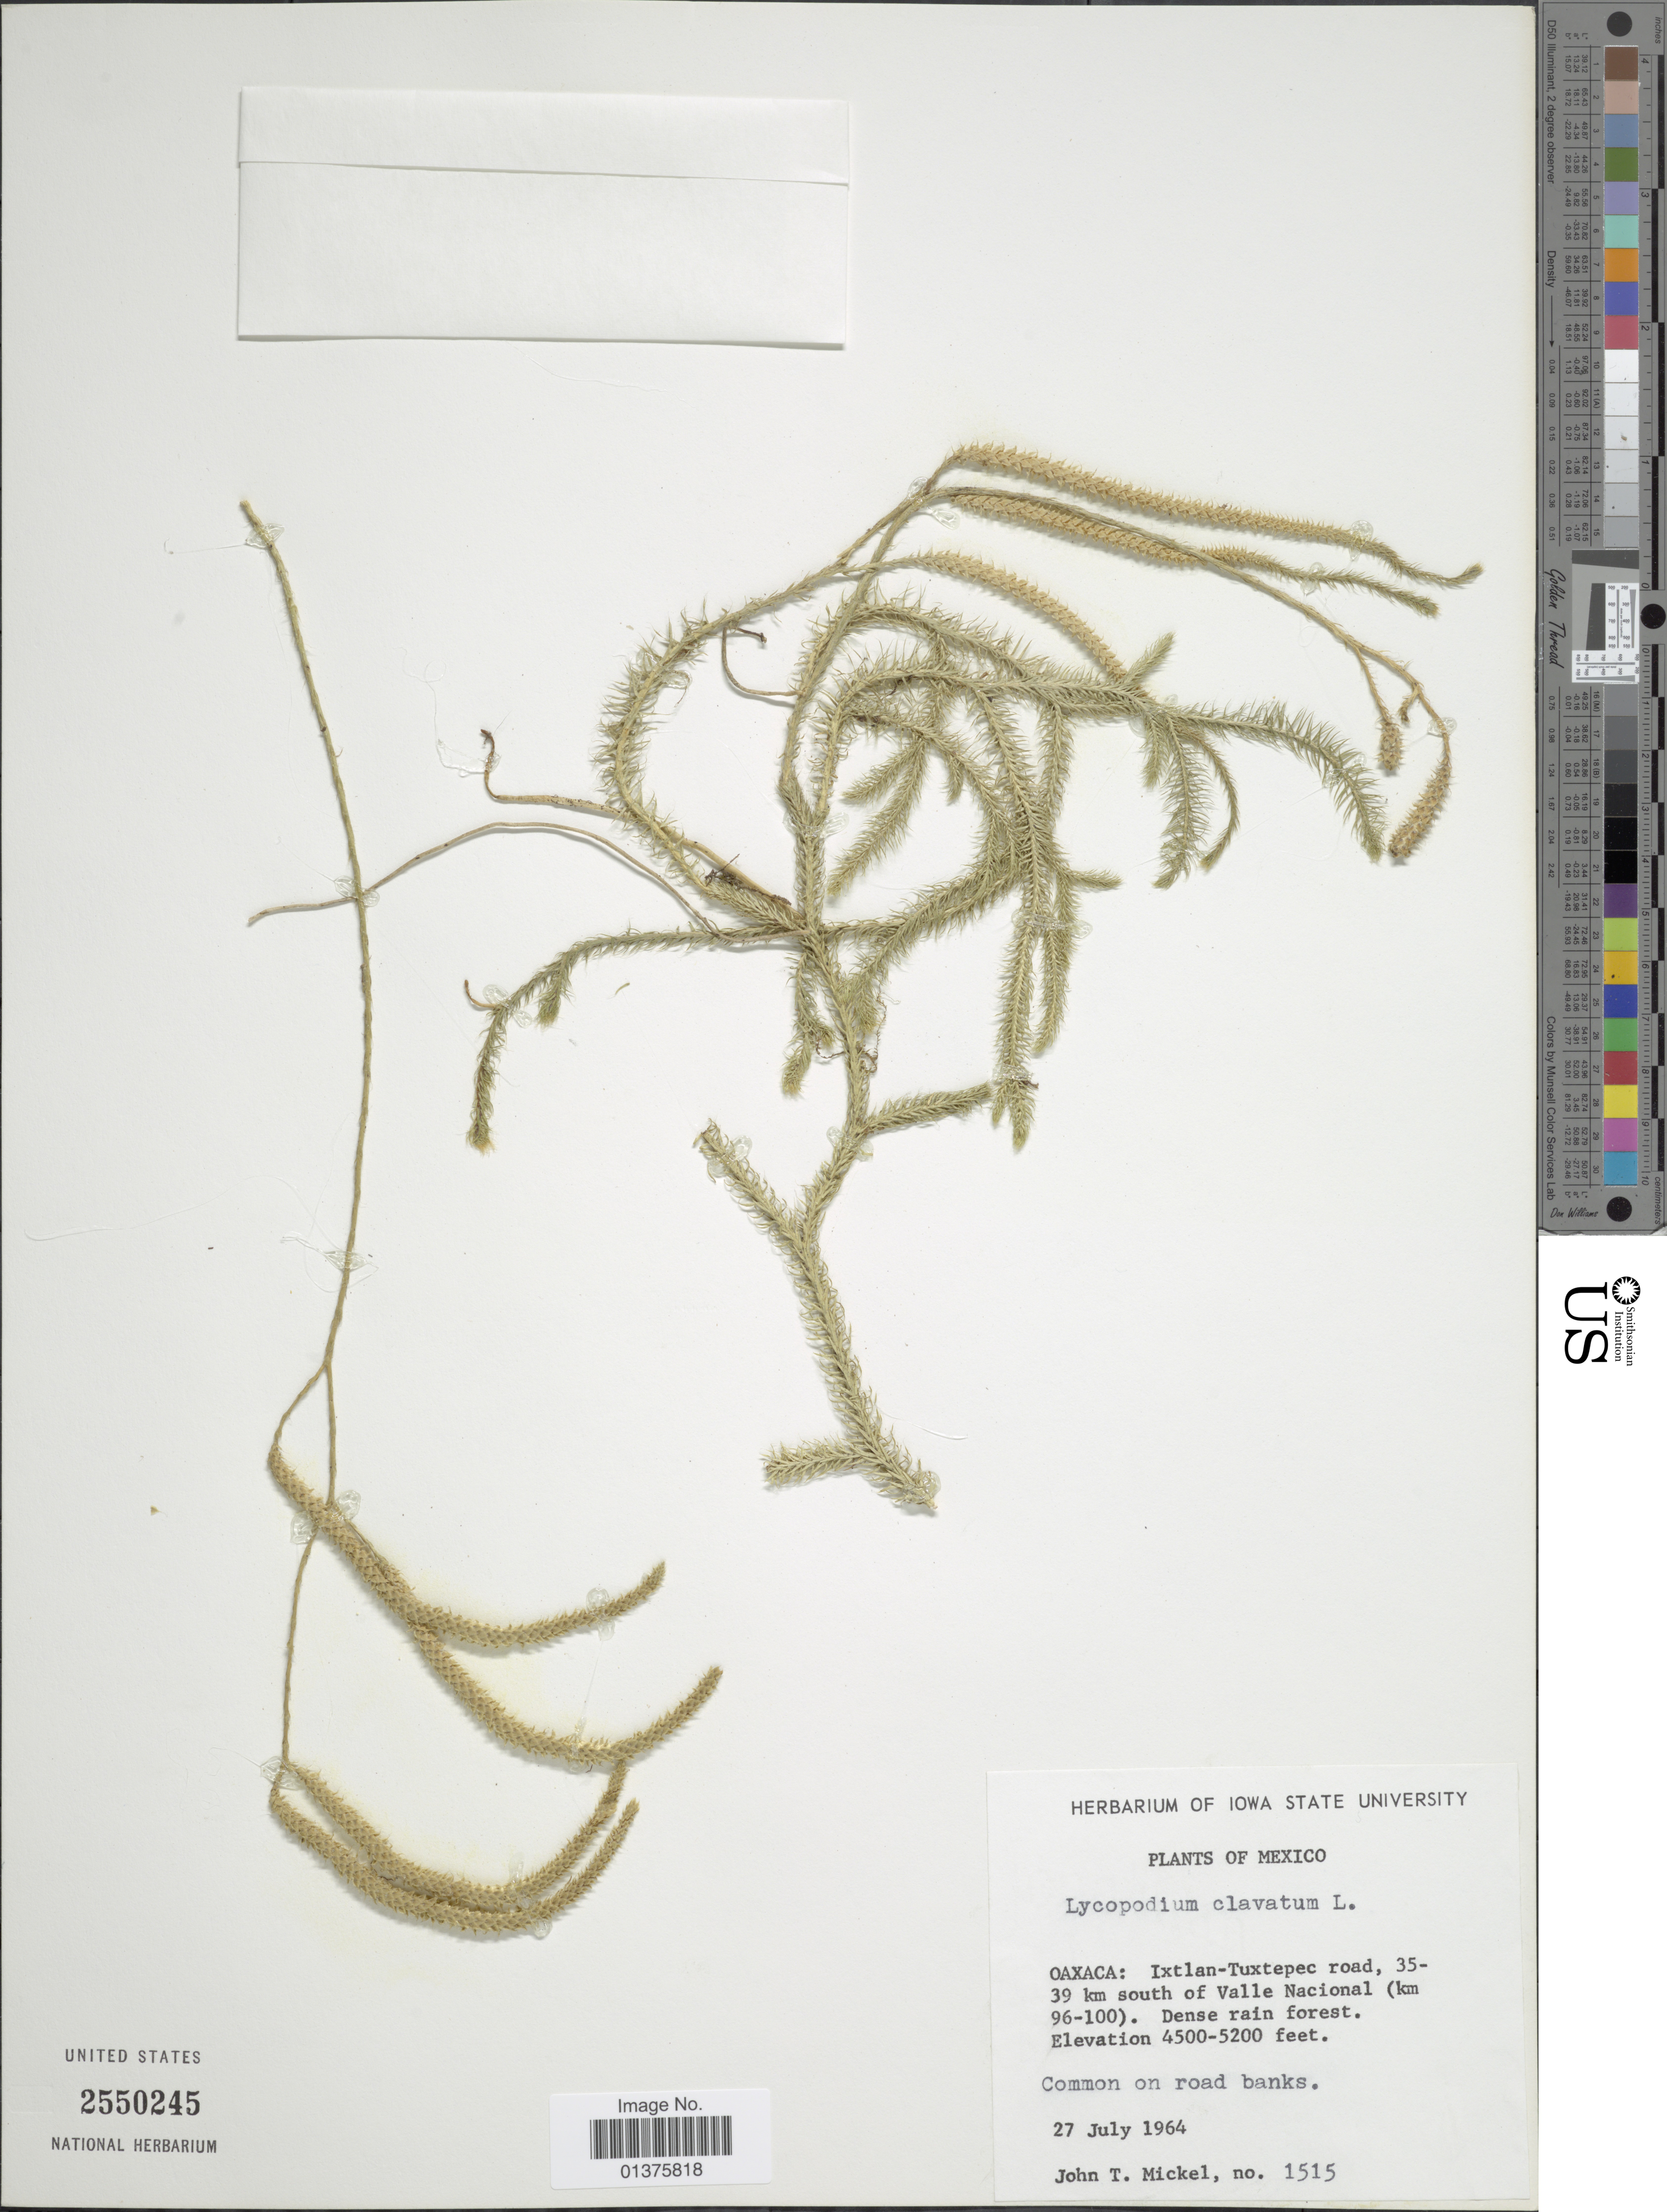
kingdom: Plantae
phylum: Tracheophyta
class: Lycopodiopsida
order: Lycopodiales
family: Lycopodiaceae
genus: Lycopodium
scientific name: Lycopodium clavatum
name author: L.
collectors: J. T. Mickel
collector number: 1515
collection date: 1964-07-27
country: Mexico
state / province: Oaxaca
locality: Ixtlan-Tuxtepec road, 35-39 km south of Valle Nacional(km 96-100)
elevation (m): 1372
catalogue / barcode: US 2550245